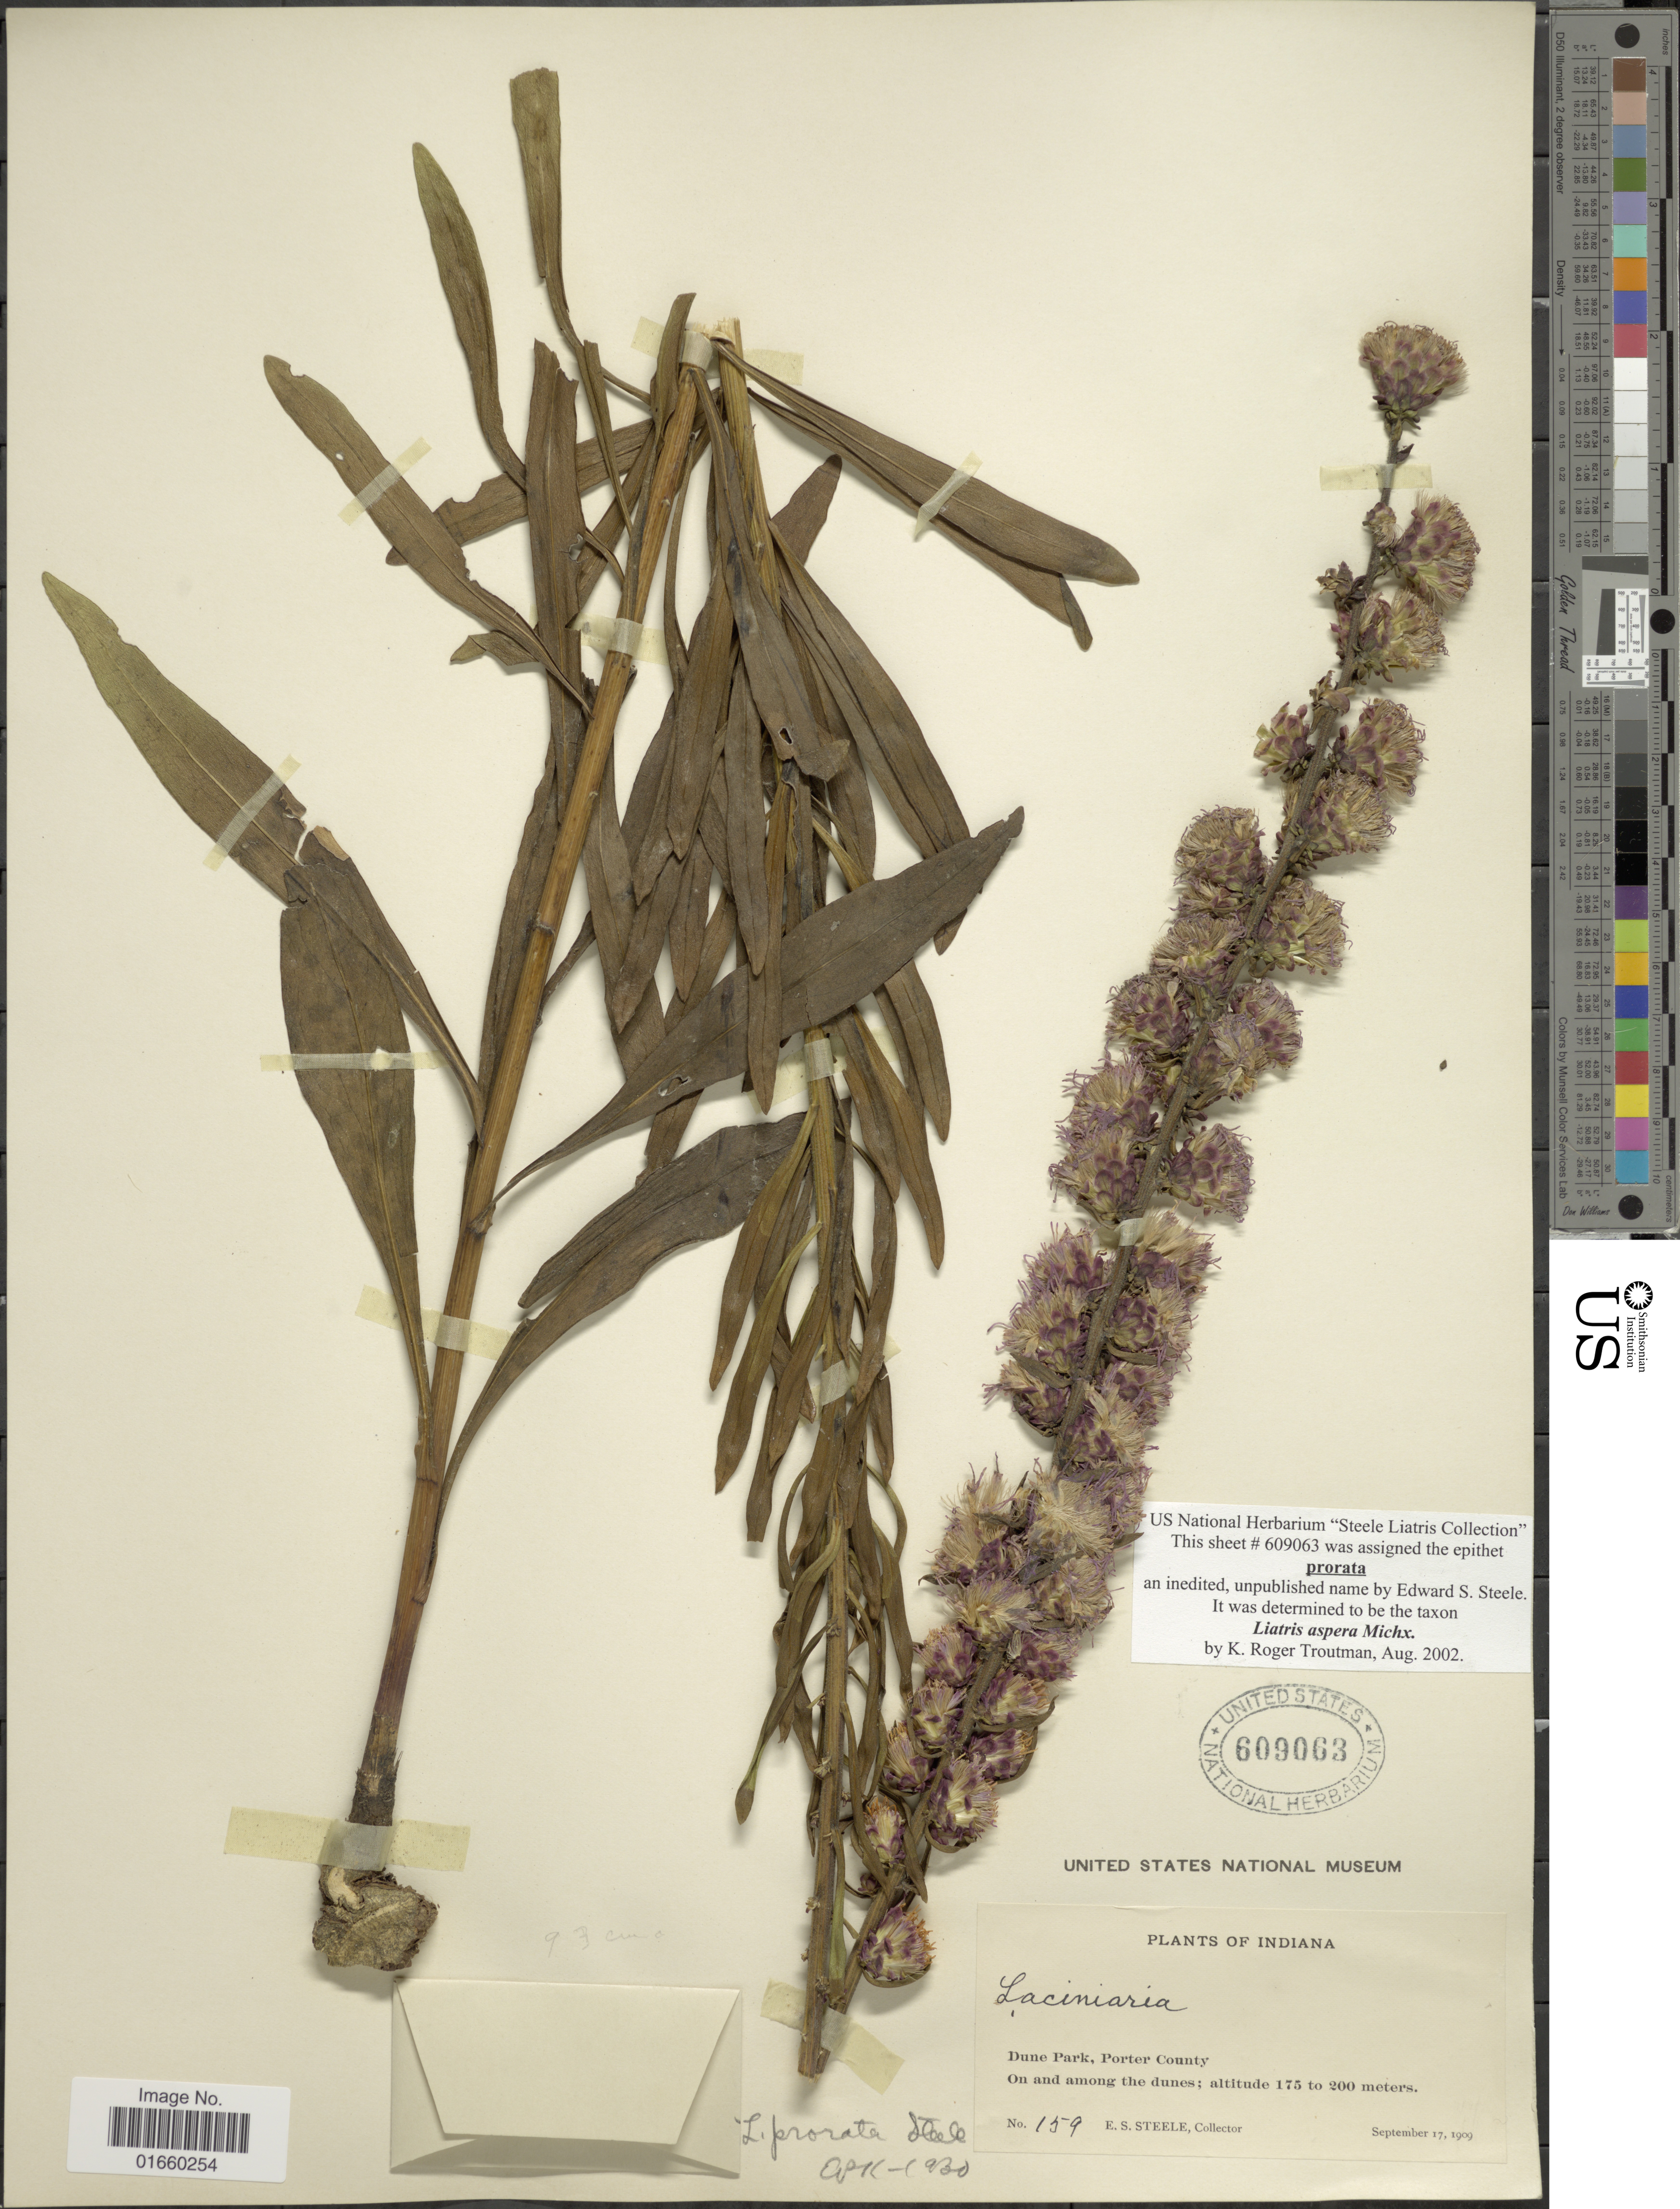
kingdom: Plantae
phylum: Tracheophyta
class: Magnoliopsida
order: Asterales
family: Asteraceae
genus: Liatris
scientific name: Liatris aspera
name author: Michx.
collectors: E. Steele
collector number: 159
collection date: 1909-09-17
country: United States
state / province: Indiana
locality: Dune Park, Porter County, On and among the dunes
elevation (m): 175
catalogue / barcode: US 609063